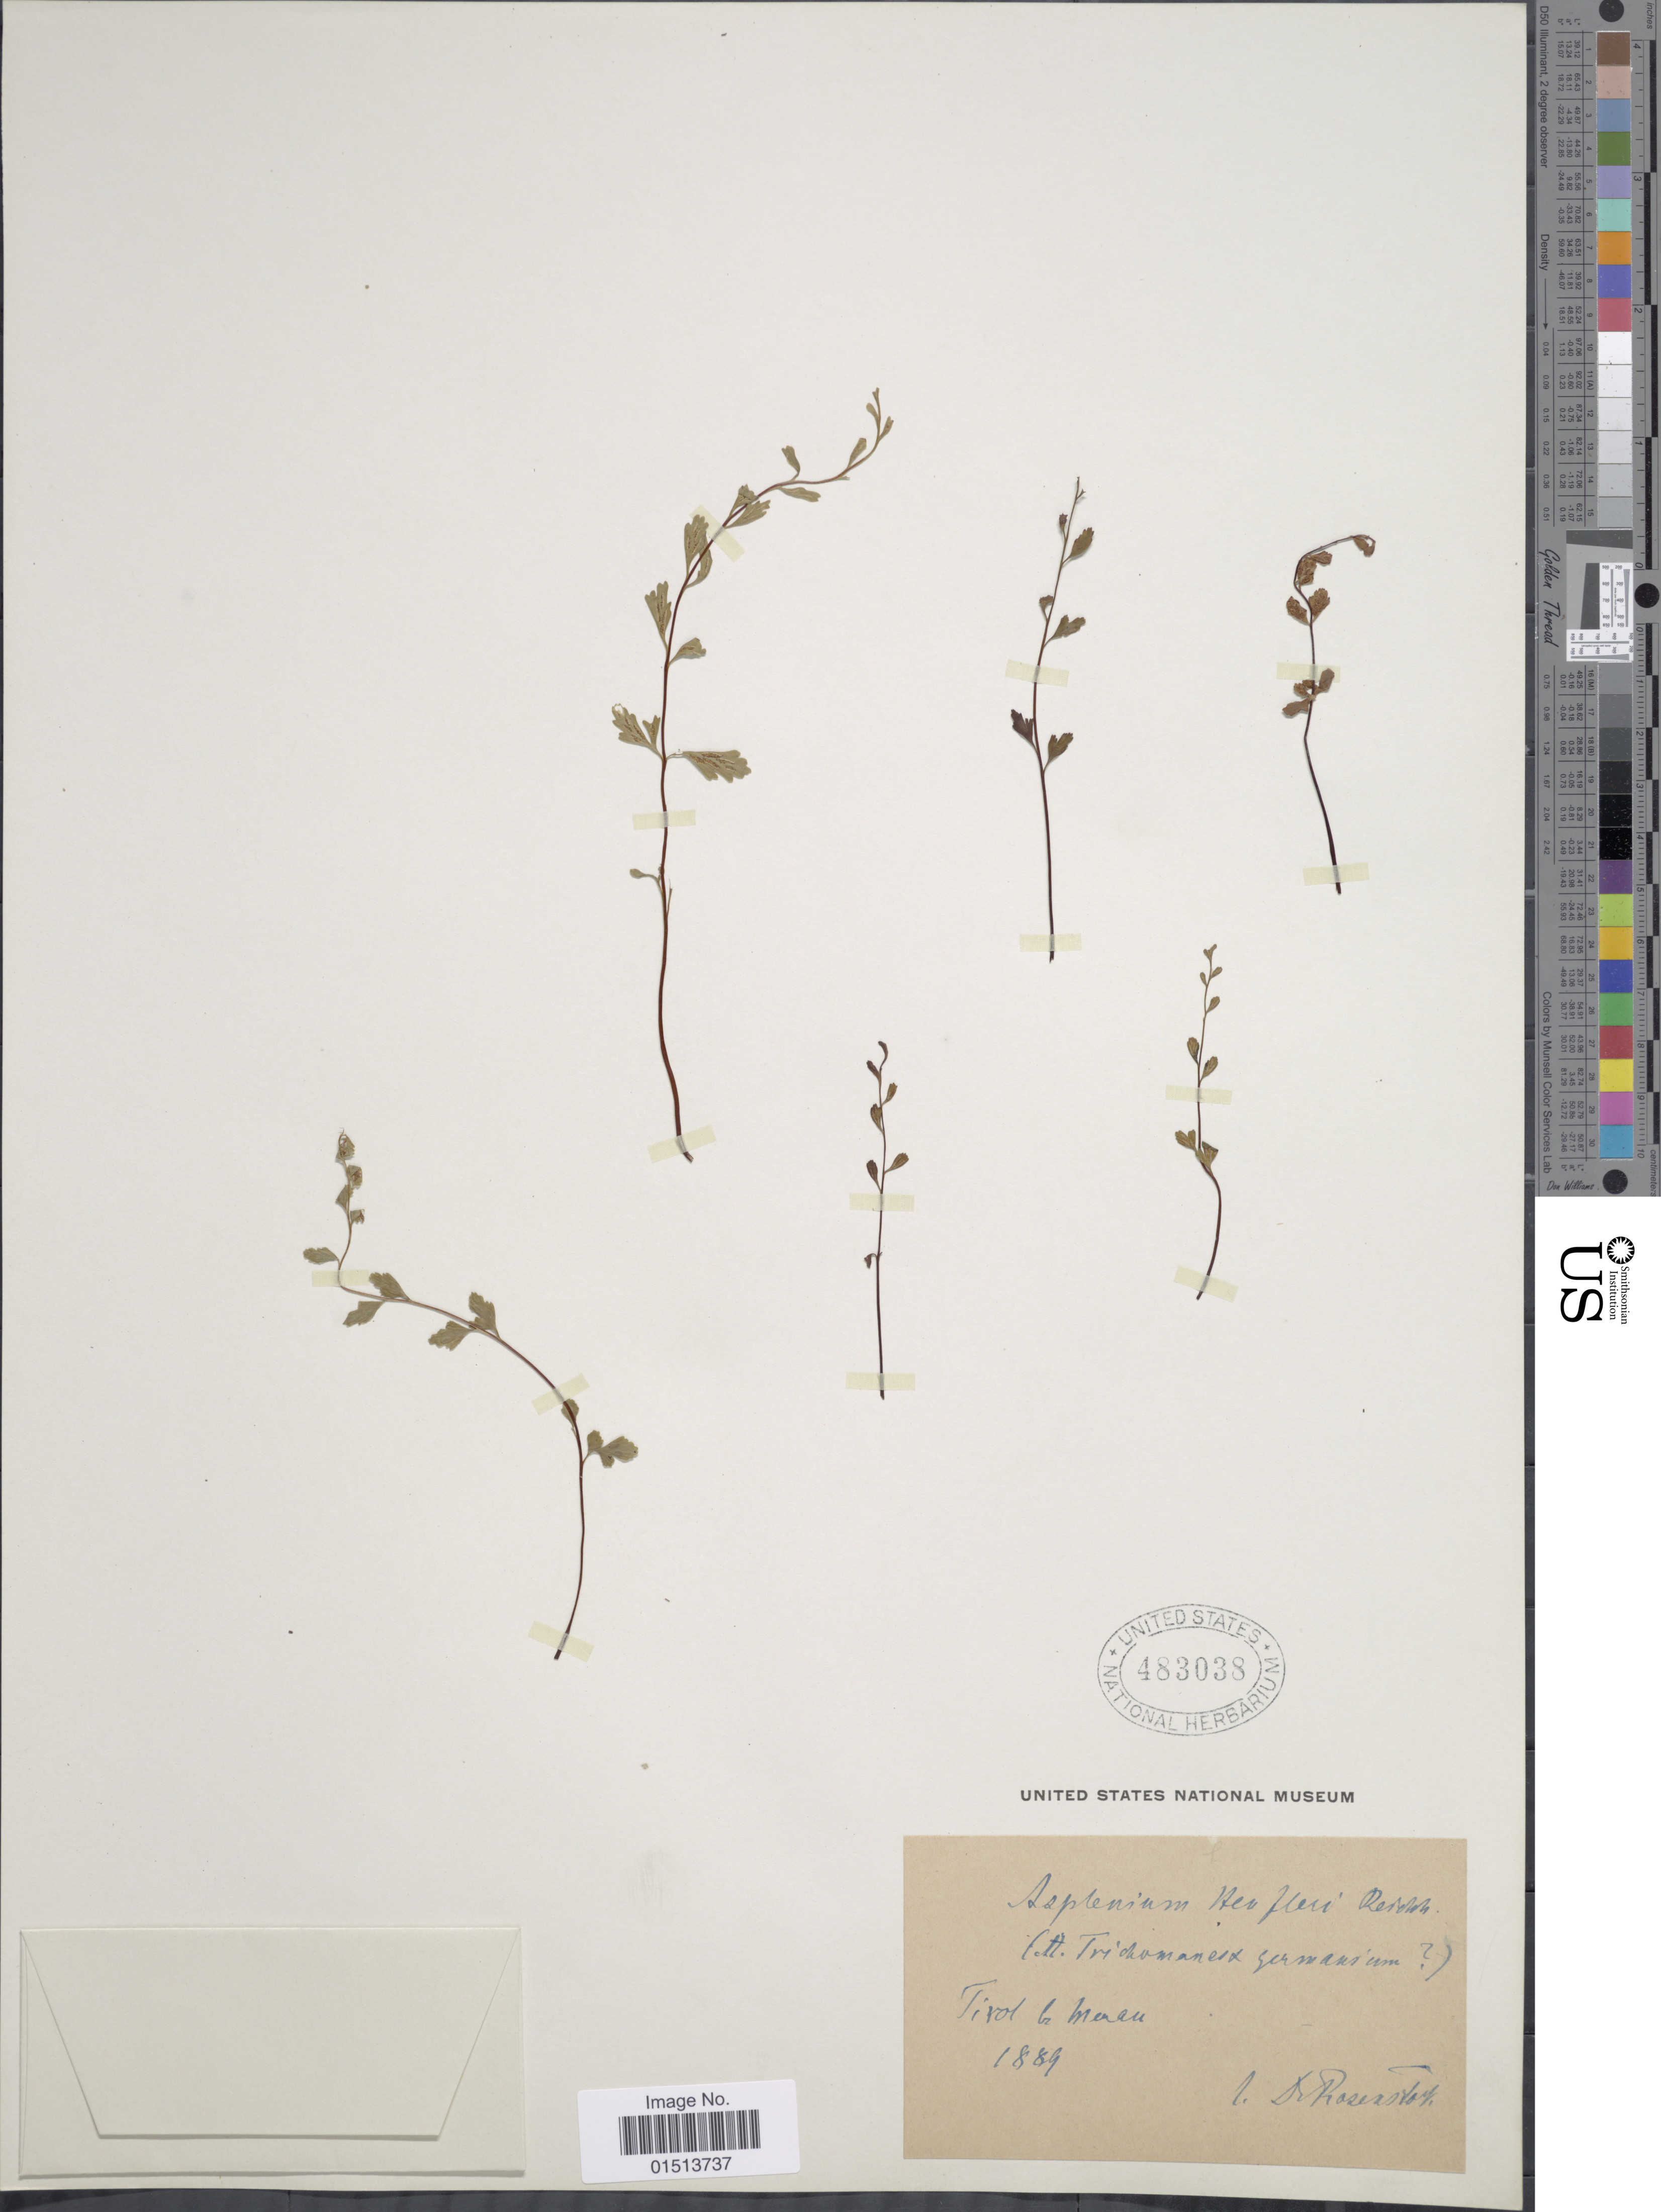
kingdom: Plantae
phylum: Tracheophyta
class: Polypodiopsida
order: Polypodiales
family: Aspleniaceae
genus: Asplenium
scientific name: Asplenium alternifolium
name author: Jacq.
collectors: -- Rosenstock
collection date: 1889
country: Austria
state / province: Tirol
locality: Bi Meran.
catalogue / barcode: US 483038